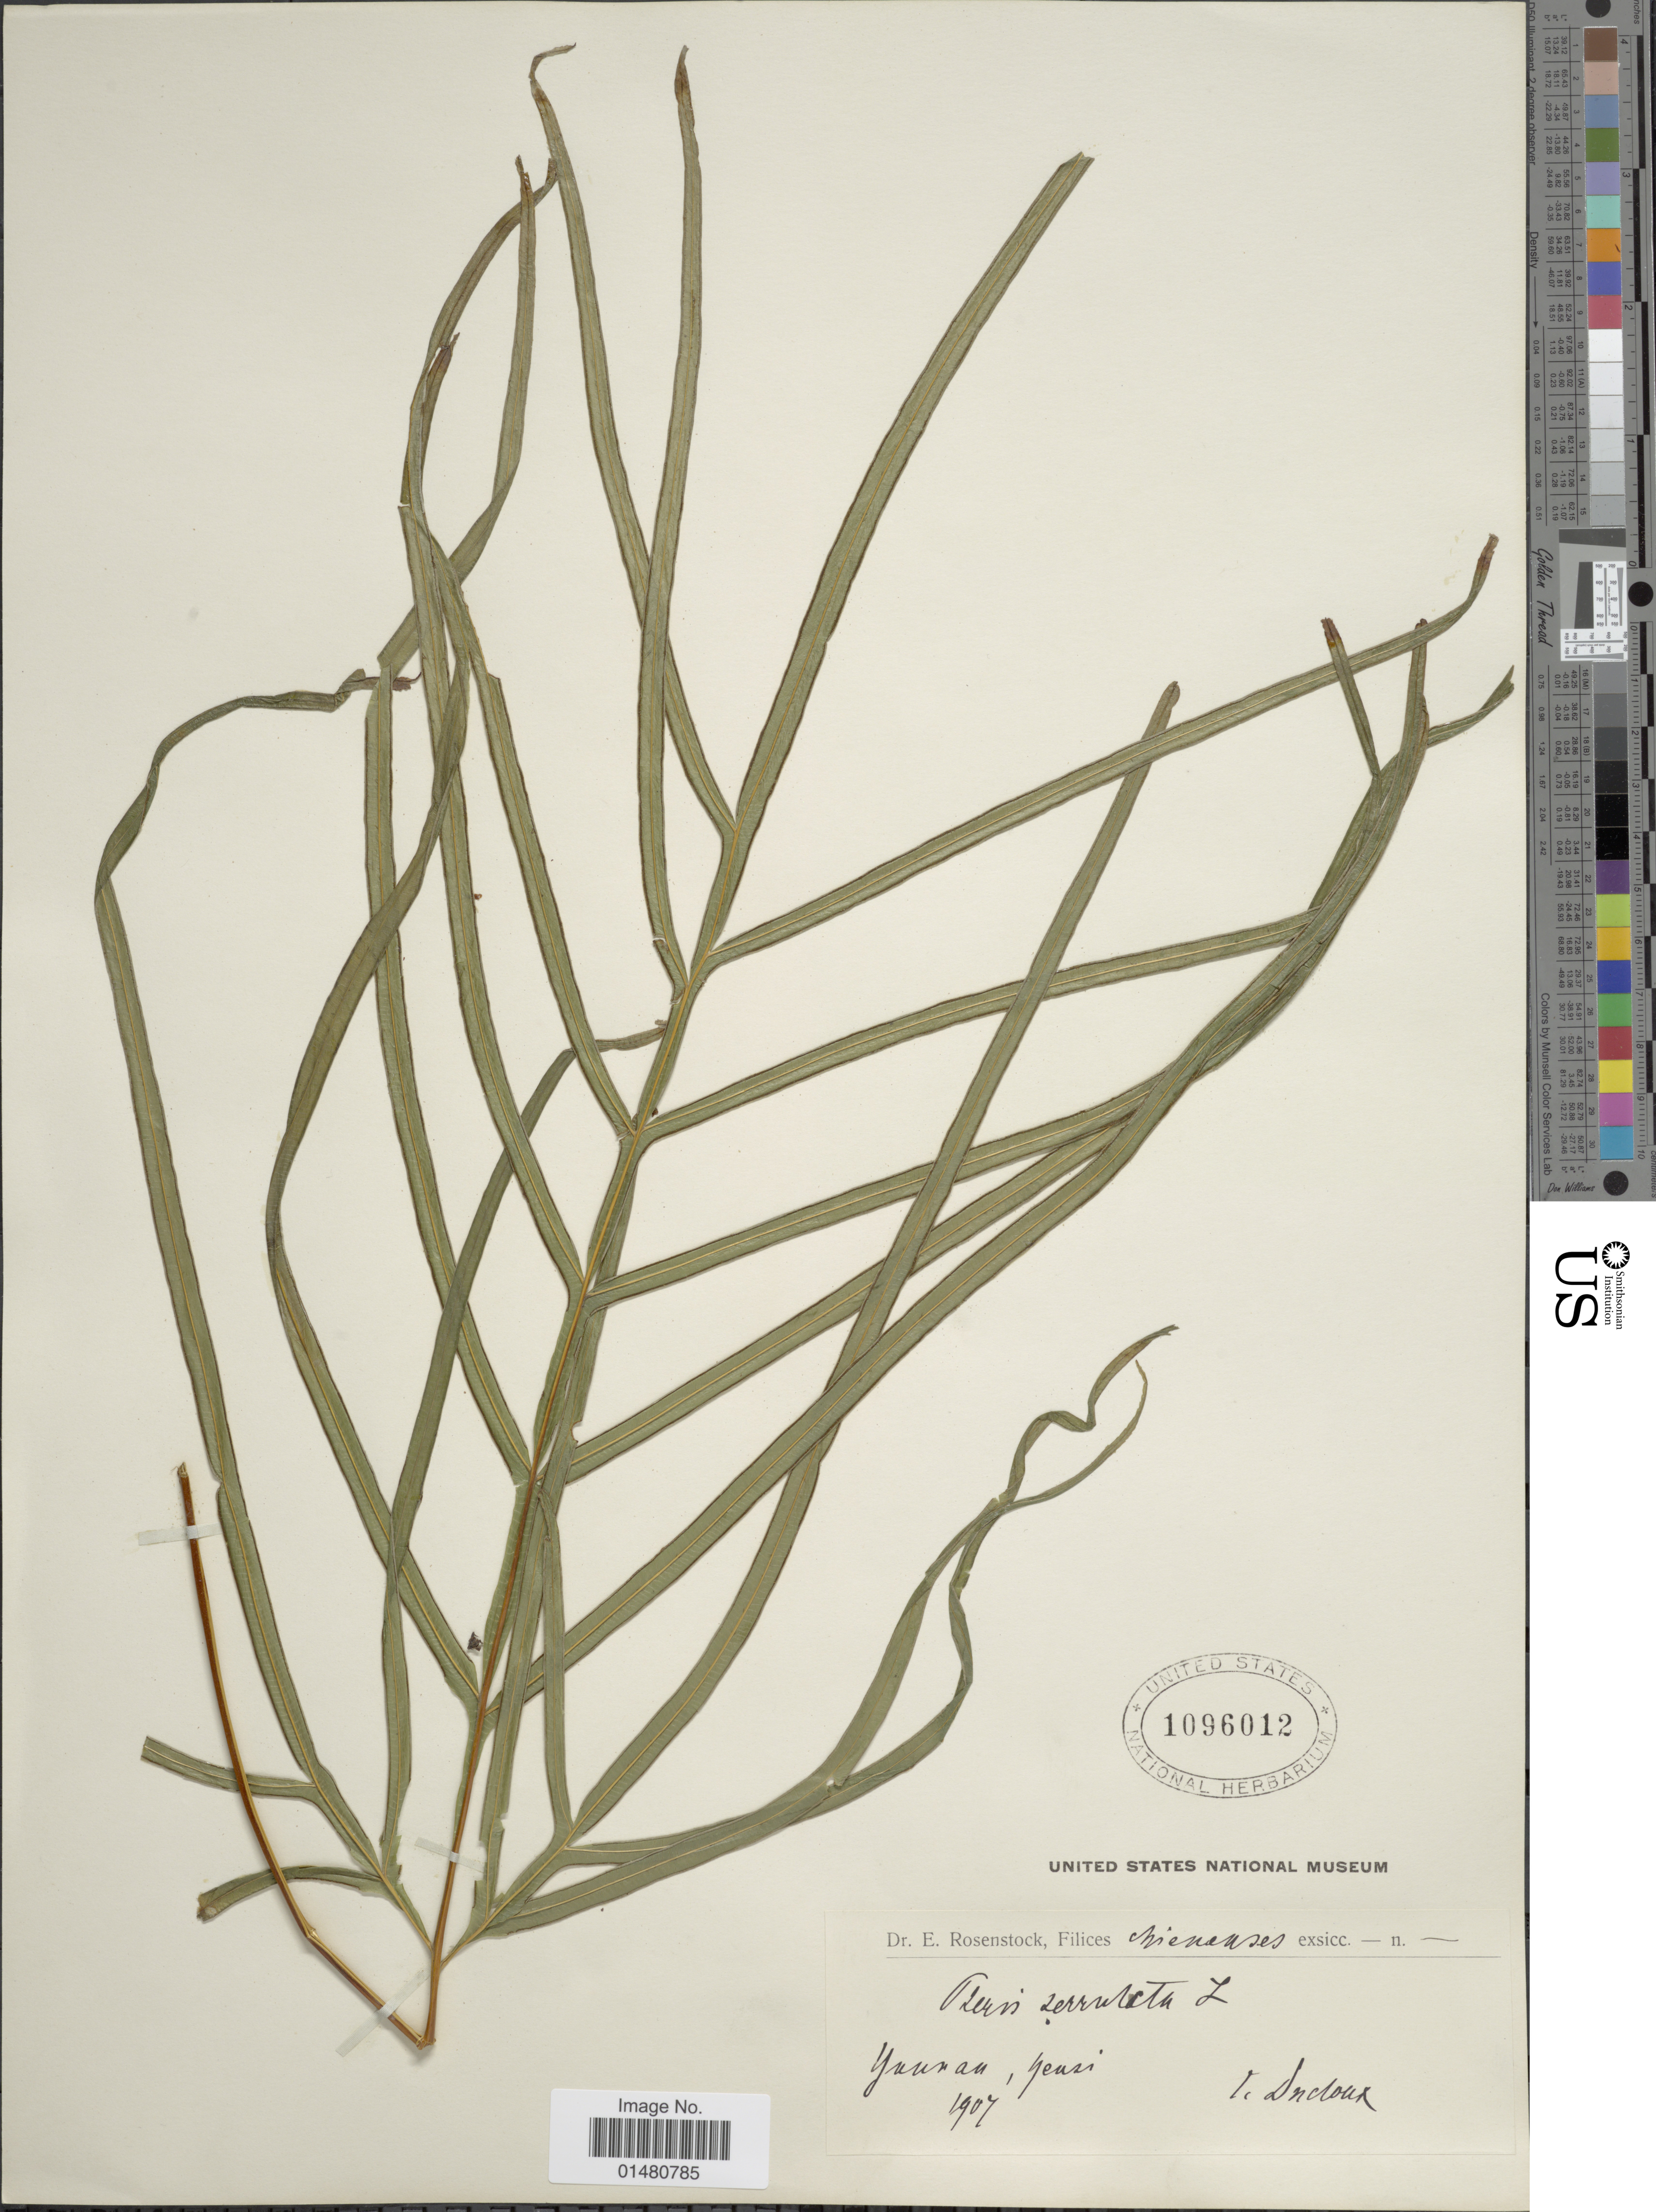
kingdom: Plantae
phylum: Tracheophyta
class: Polypodiopsida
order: Polypodiales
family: Pteridaceae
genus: Pteris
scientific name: Pteris multifida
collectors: -. Ducloux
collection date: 1907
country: China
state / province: Yunnan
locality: Yensi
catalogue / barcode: US 1096012